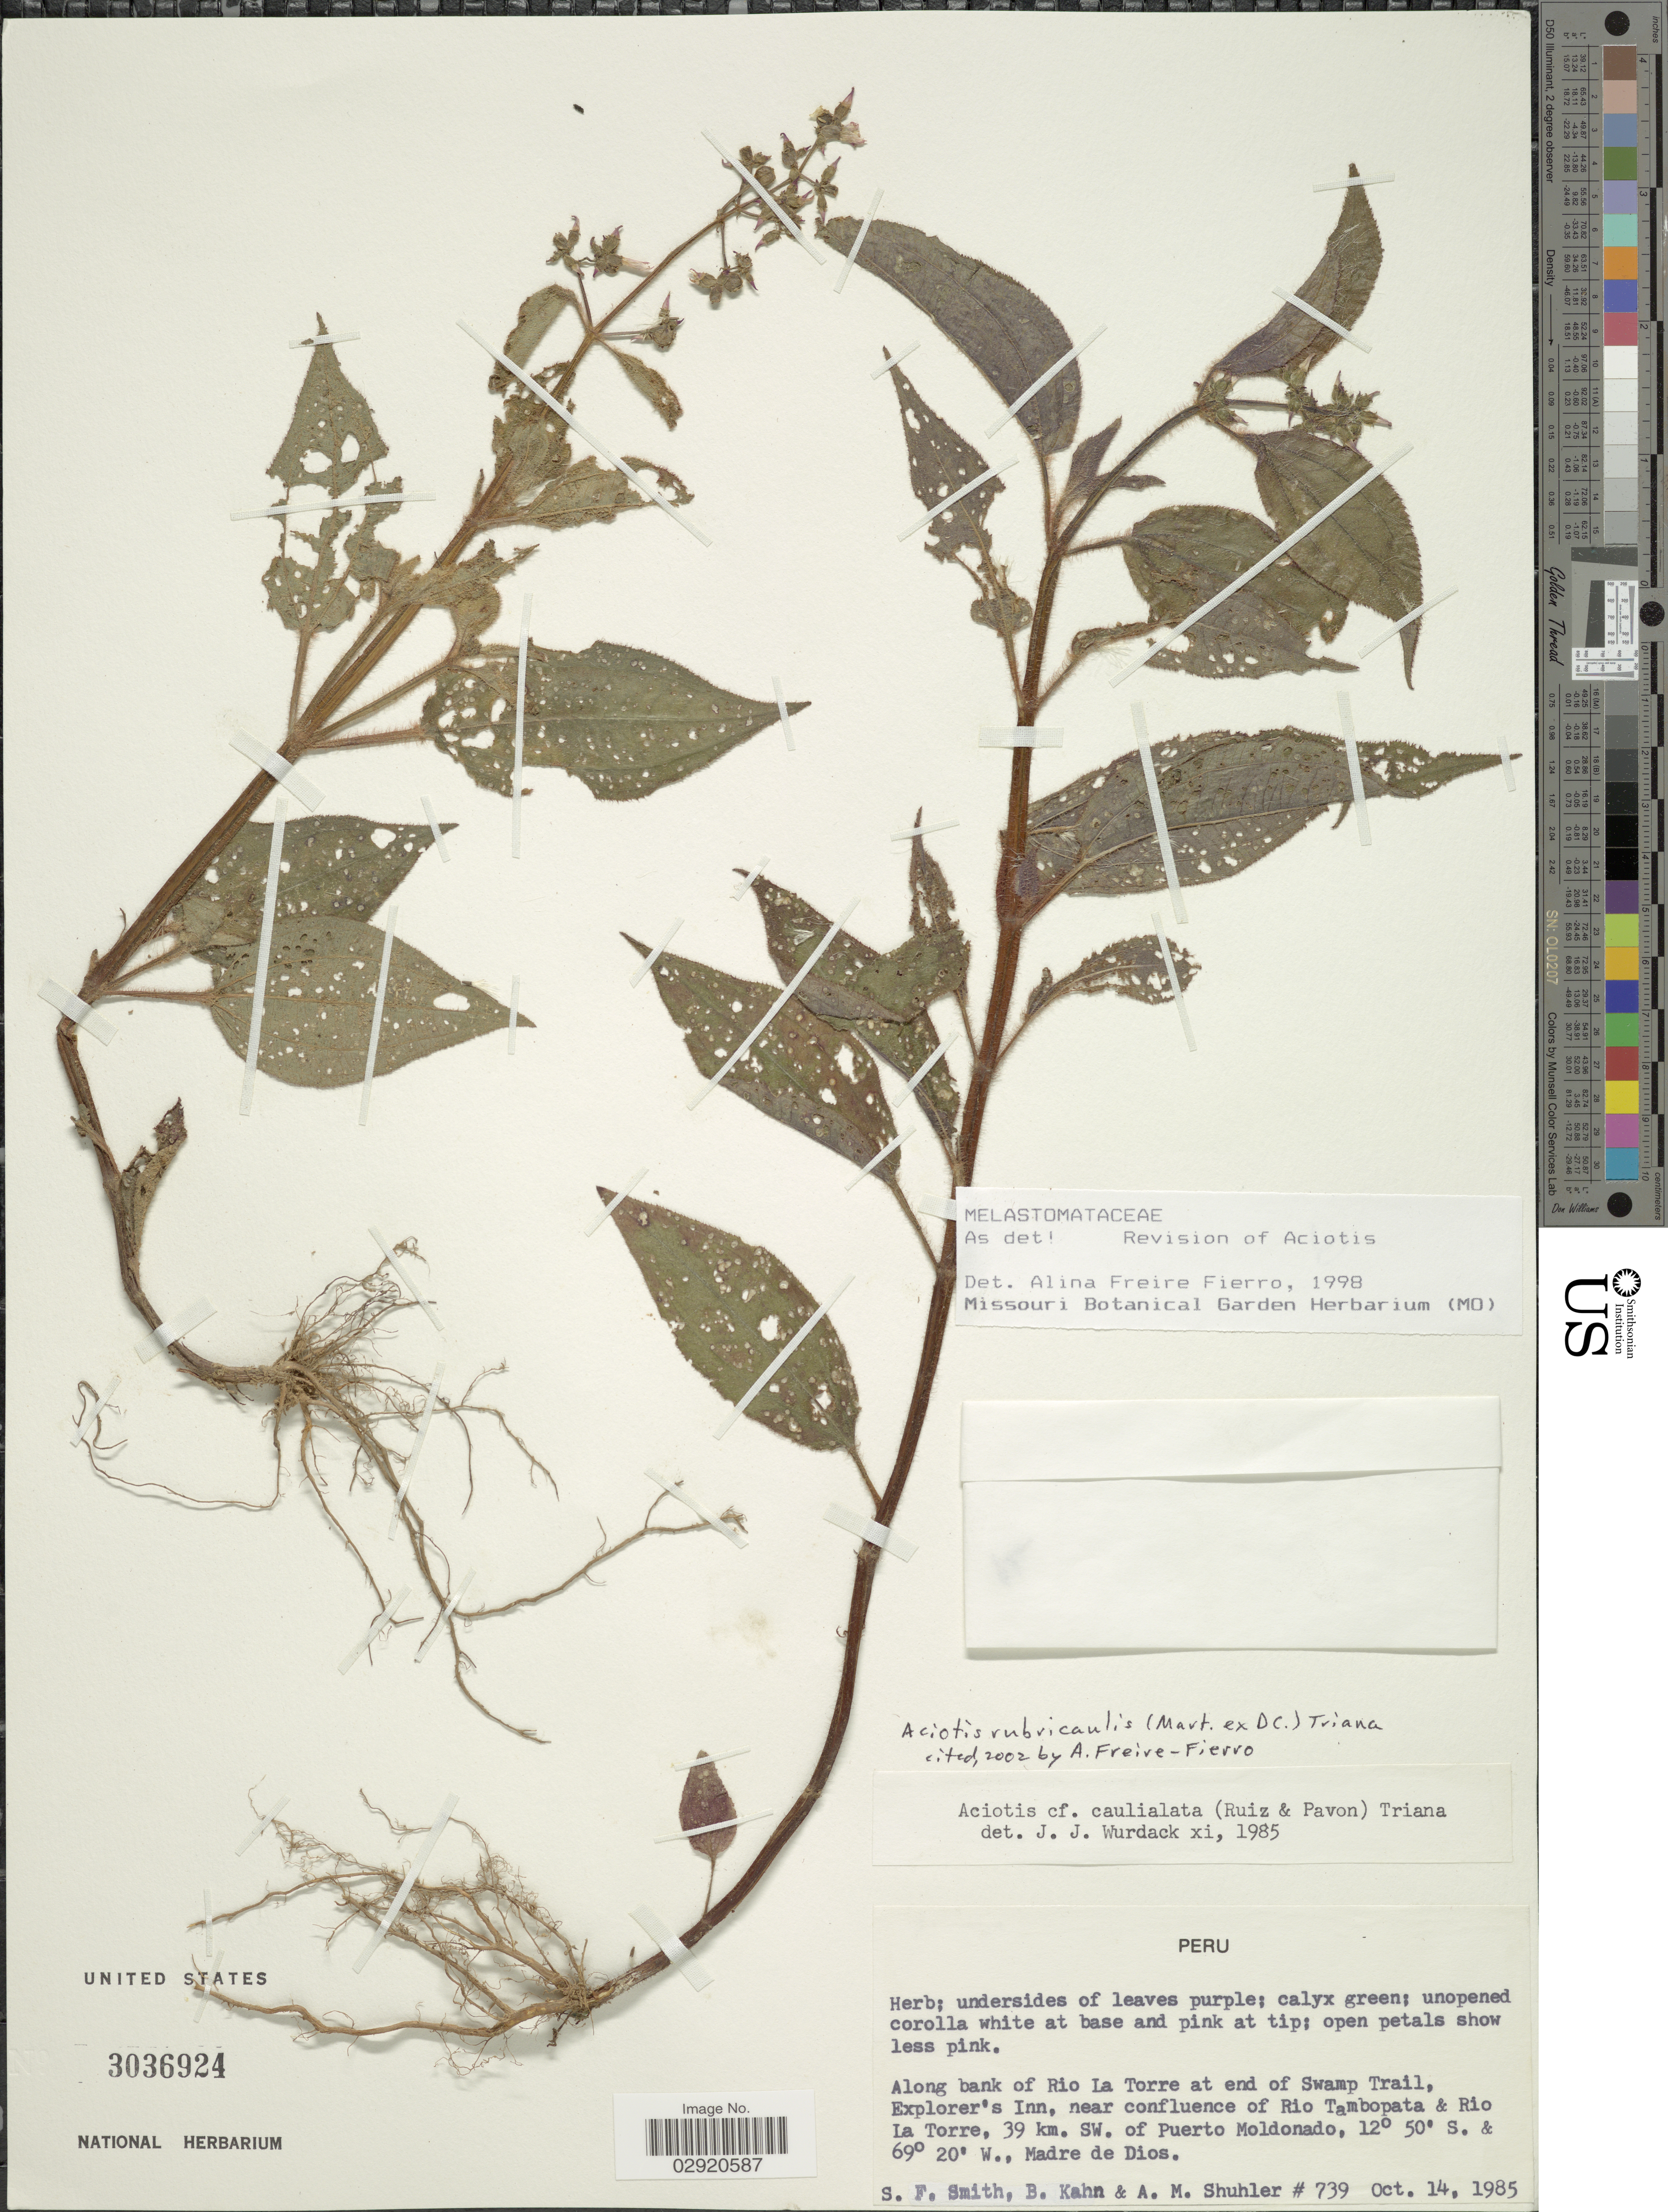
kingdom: Plantae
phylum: Tracheophyta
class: Magnoliopsida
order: Myrtales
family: Melastomataceae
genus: Aciotis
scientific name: Aciotis rubricaulis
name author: (Mart. ex DC.) Triana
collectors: S.F. Smith, B. Kahn & A. Shuhler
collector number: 739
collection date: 1985-10-14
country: Peru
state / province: Madre de Dios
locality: Along bank of Rio La Torre at end of Swamp Trail, Explorer's Inn, near confluence of Rio Tambopata & Rio La Torre, 39 km. SW. of Puerto Moldonado.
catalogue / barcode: US 3036924